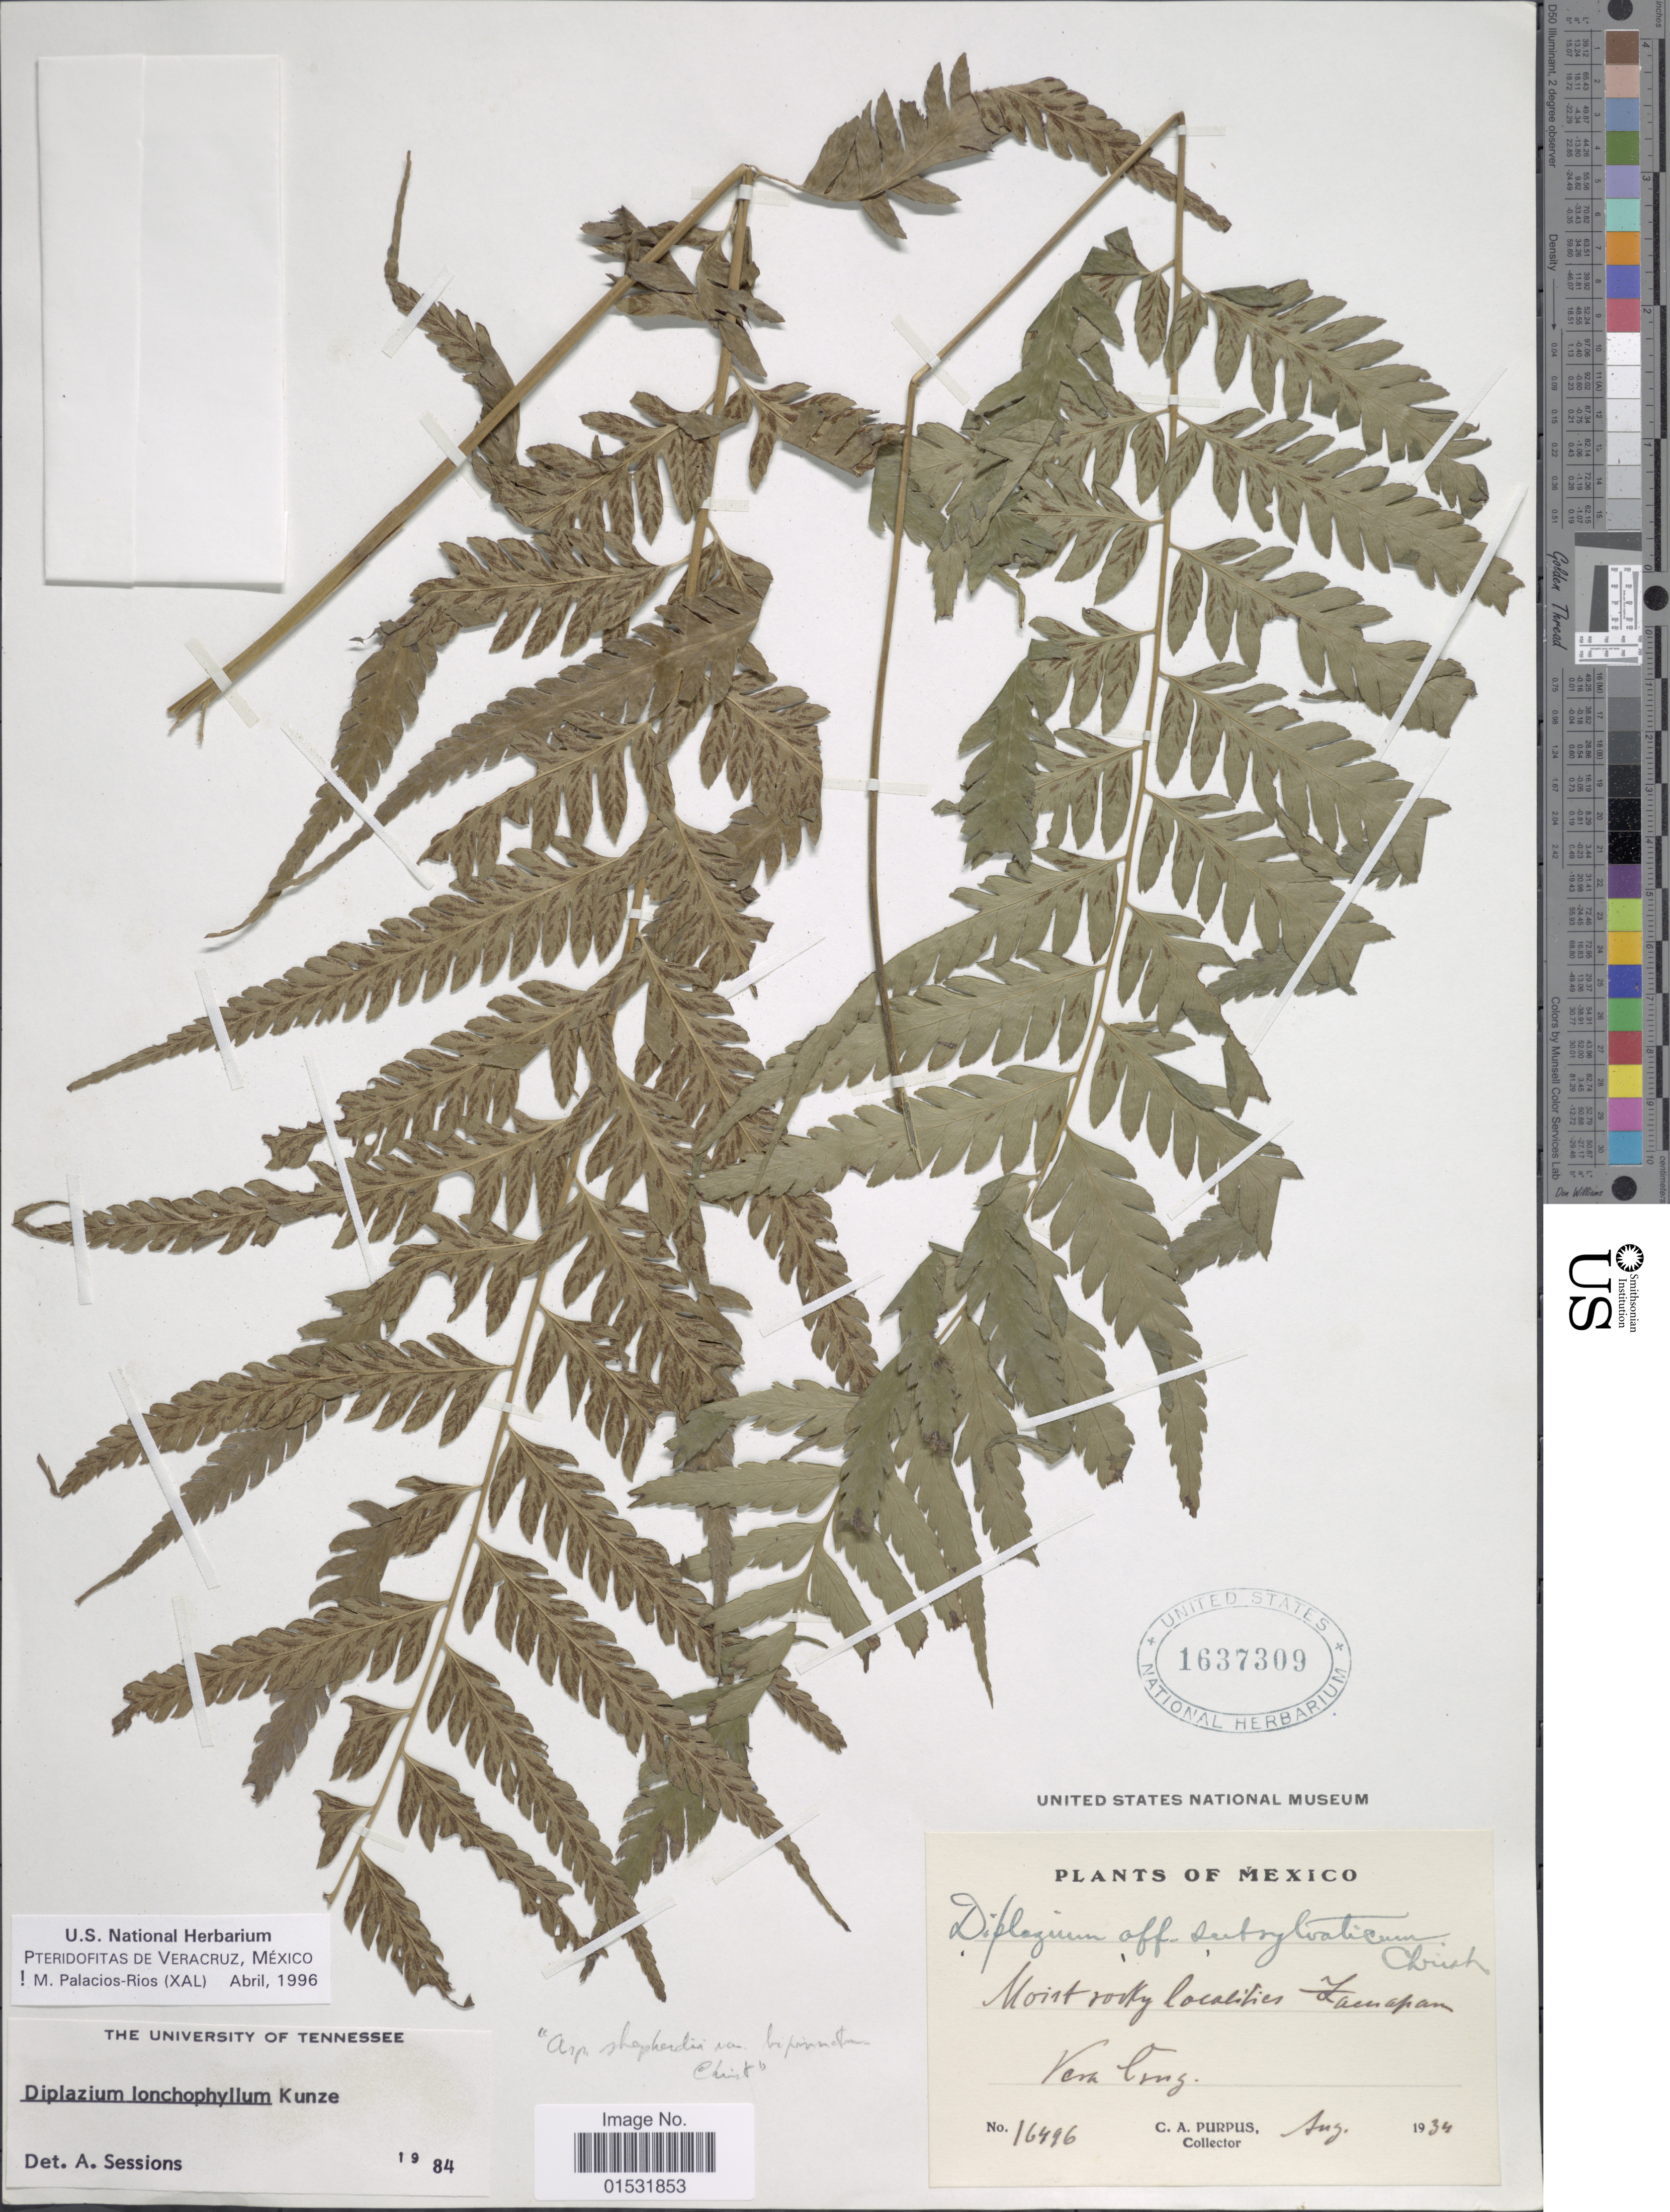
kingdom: Plantae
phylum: Tracheophyta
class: Polypodiopsida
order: Polypodiales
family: Athyriaceae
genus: Diplazium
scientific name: Diplazium lonchophyllum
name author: Kunze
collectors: C. A. Purpus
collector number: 16496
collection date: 1934-08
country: Mexico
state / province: Veracruz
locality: Zacuapan. Vera Cruz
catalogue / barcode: US 1637309